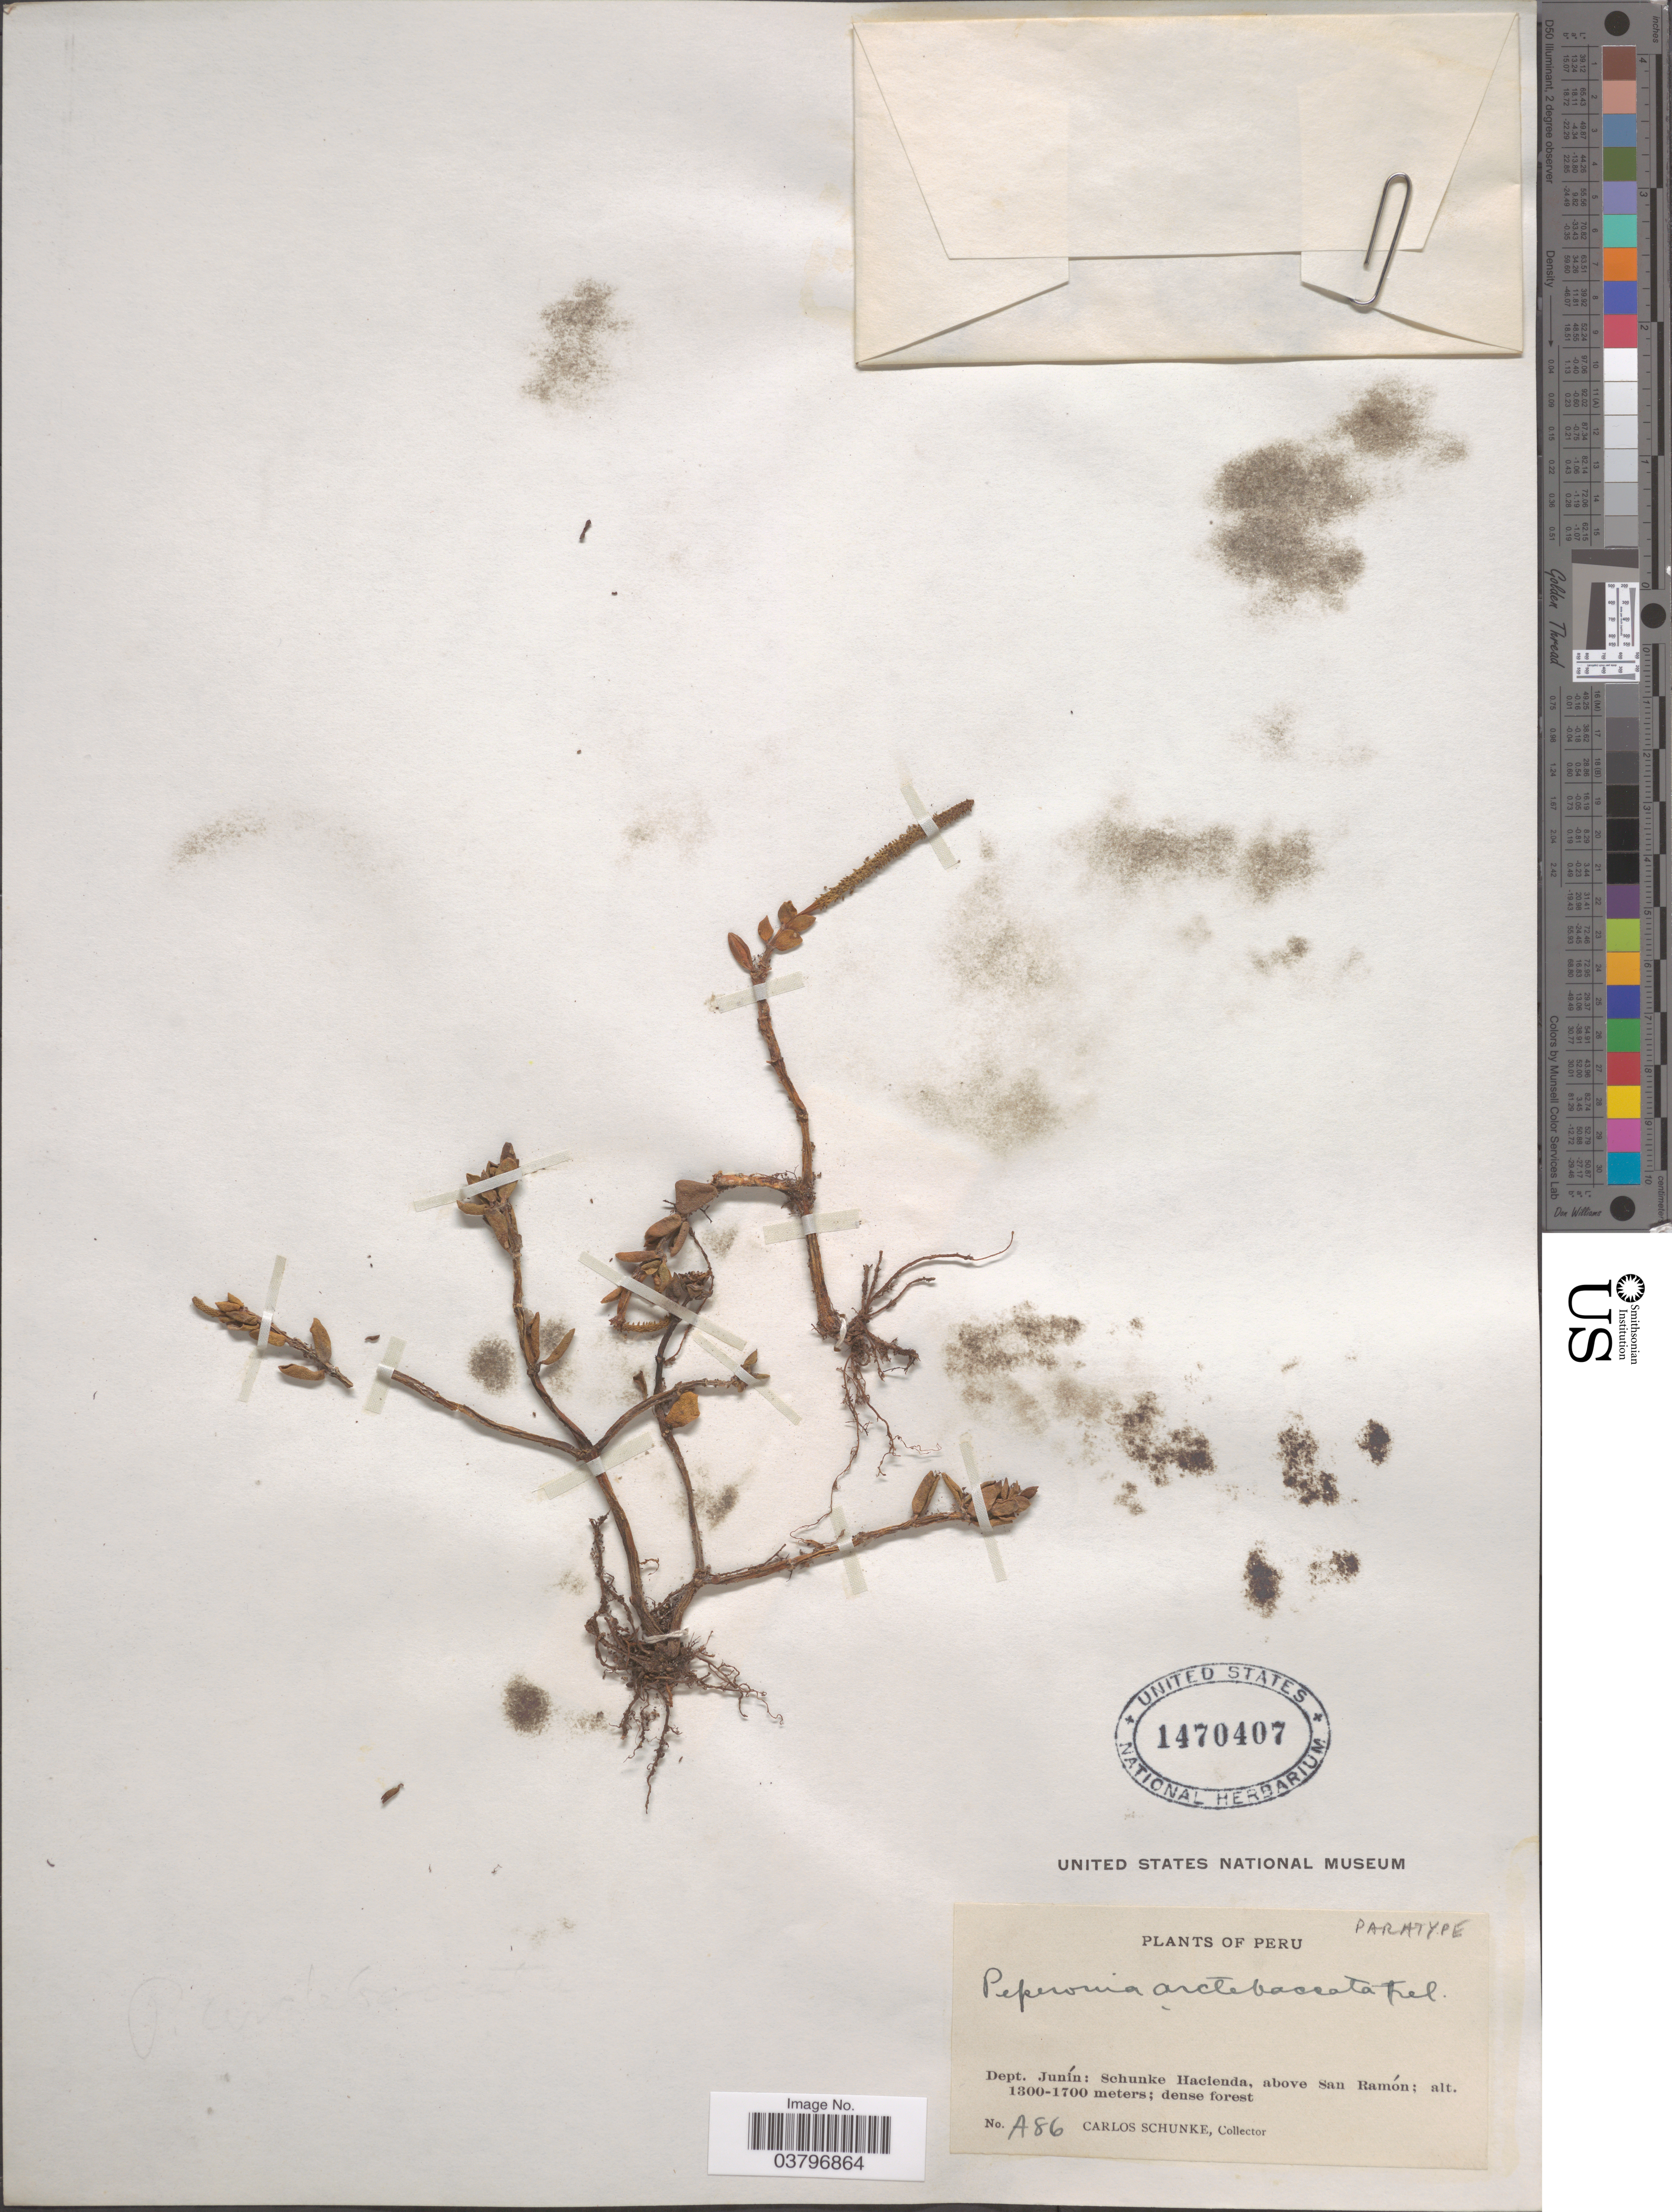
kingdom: Plantae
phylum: Tracheophyta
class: Magnoliopsida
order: Piperales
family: Piperaceae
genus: Peperomia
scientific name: Peperomia arctebaccata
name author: Trel.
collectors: C. Schunke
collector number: A86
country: Peru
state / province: Junín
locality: Dept. Junín: Schunke Hacienda, above San Ramón.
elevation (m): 1300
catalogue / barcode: US 1470407